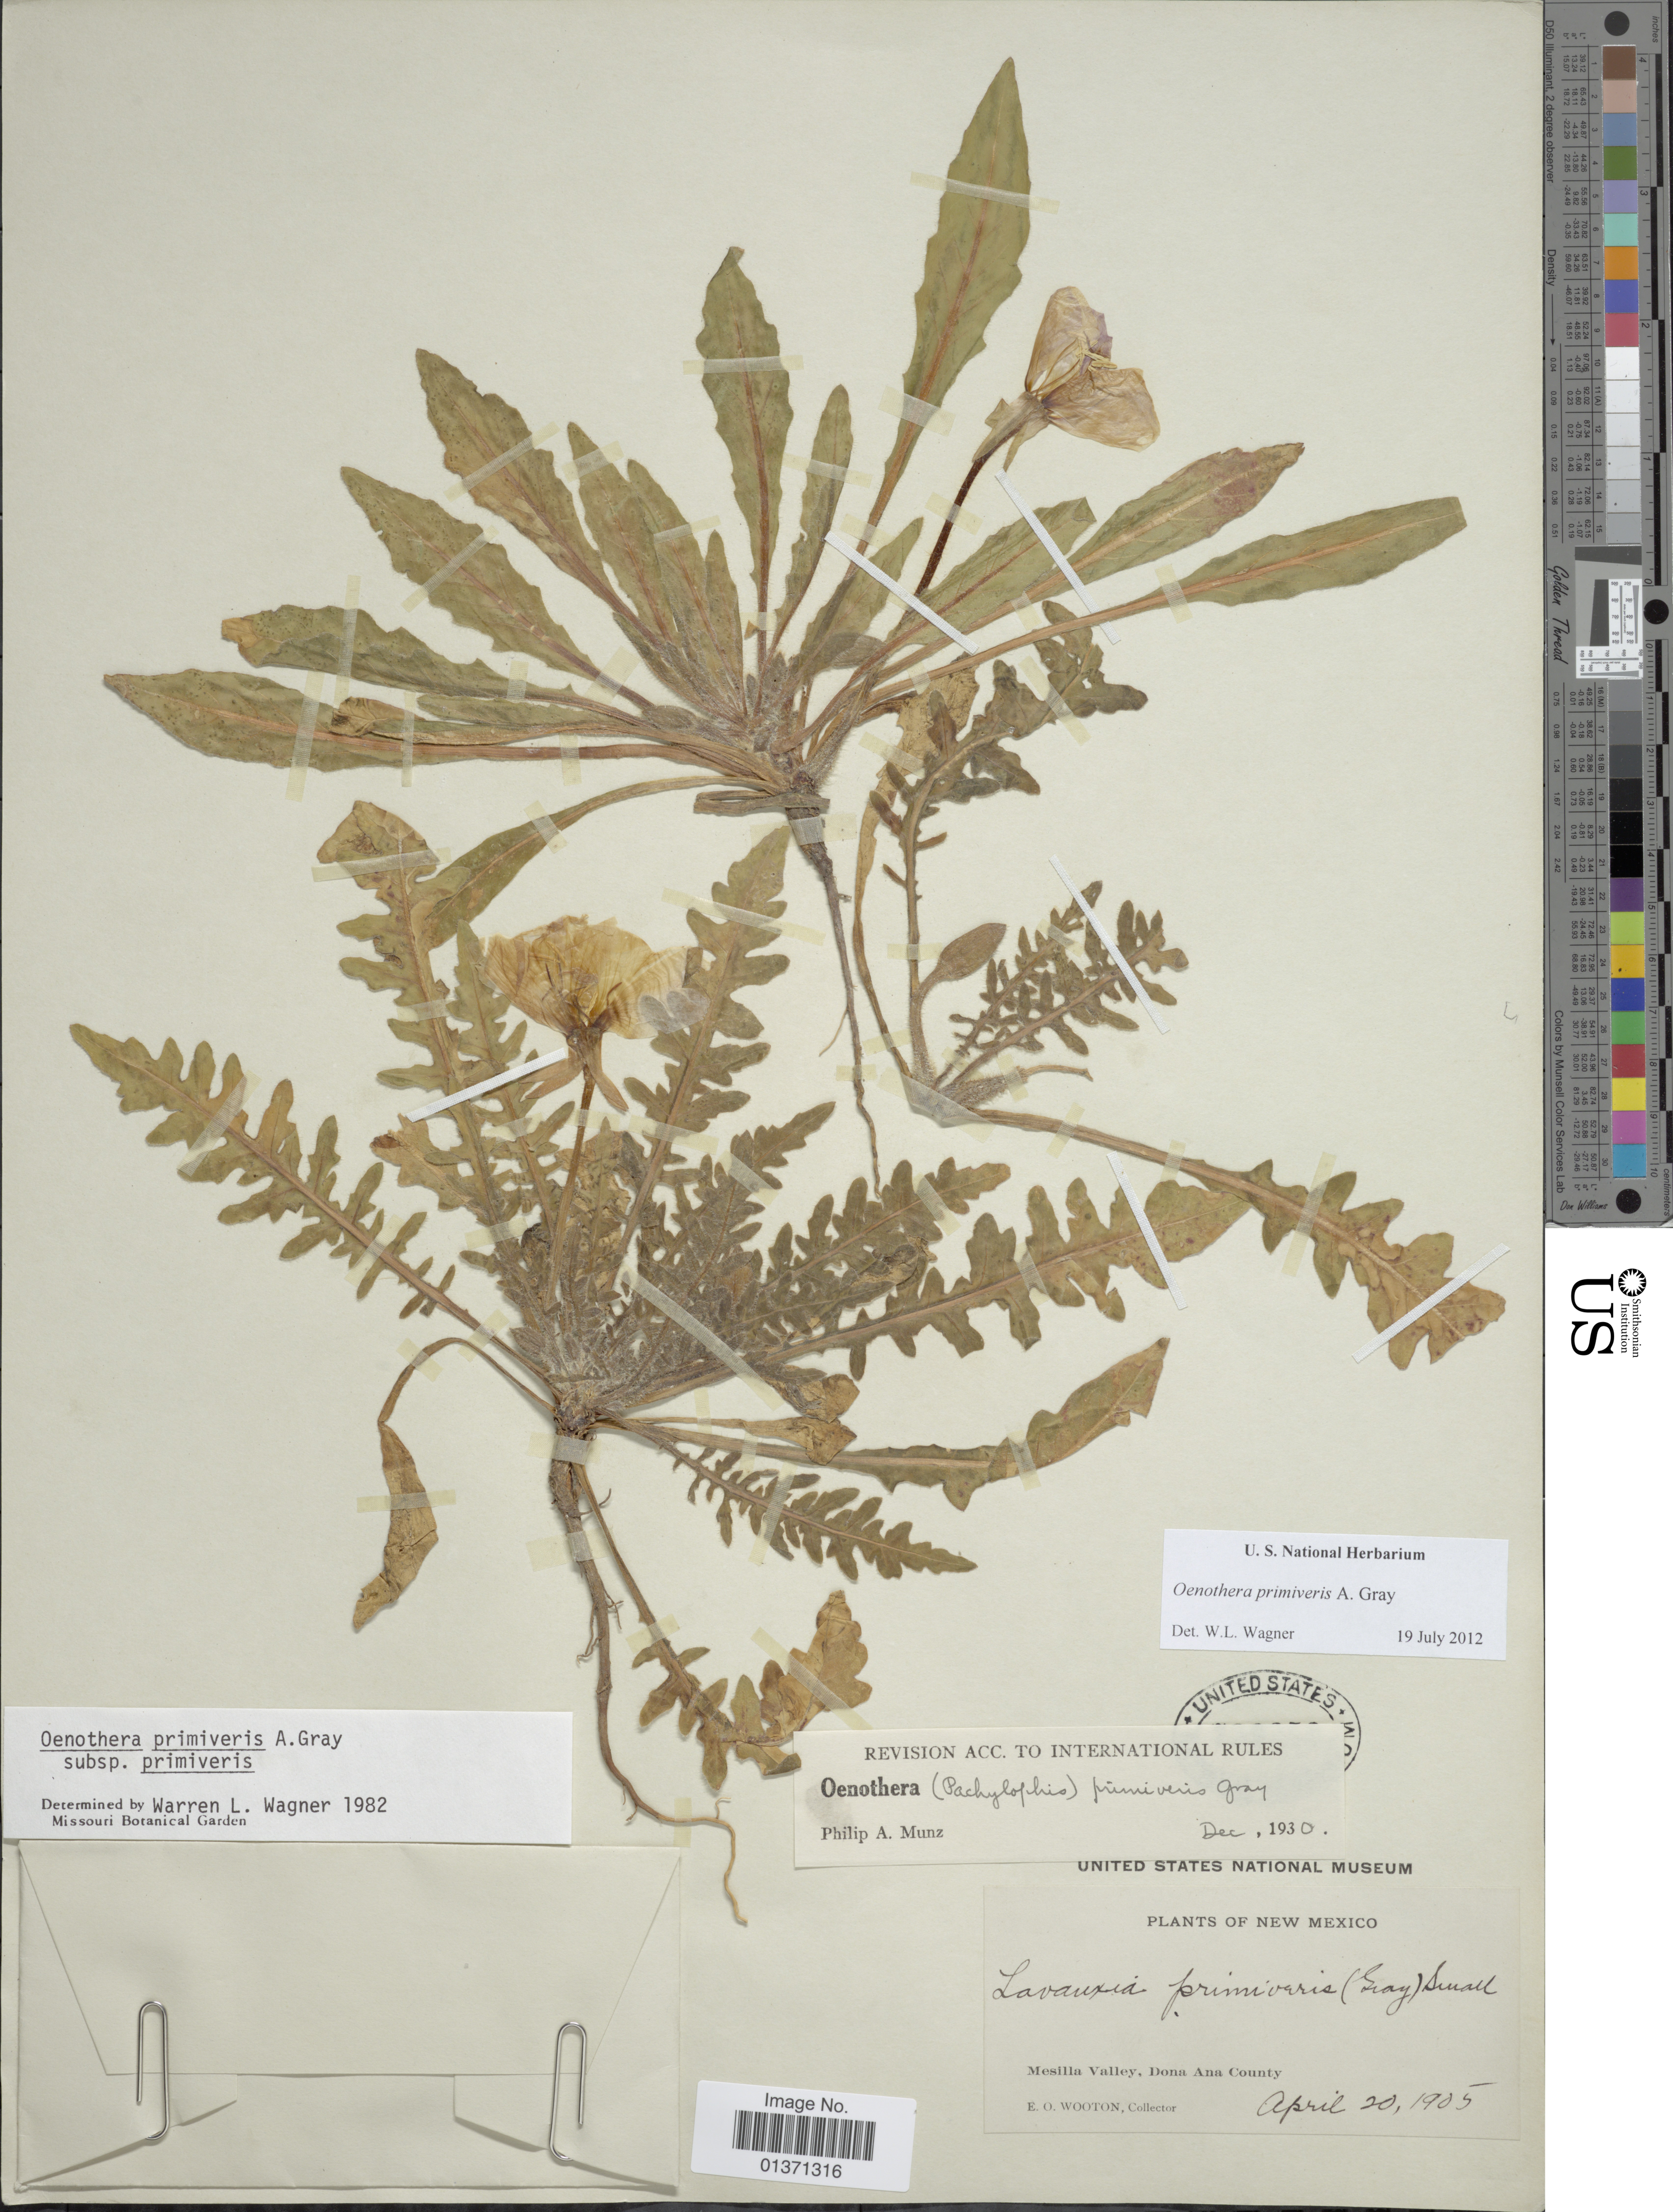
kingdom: Plantae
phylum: Tracheophyta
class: Magnoliopsida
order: Myrtales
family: Onagraceae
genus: Oenothera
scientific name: Oenothera primiveris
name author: A. Gray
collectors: E. O. Wooton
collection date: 1905-04-20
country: United States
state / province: New Mexico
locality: Mesilla Valley, Dona Ana County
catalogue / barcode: US 739252